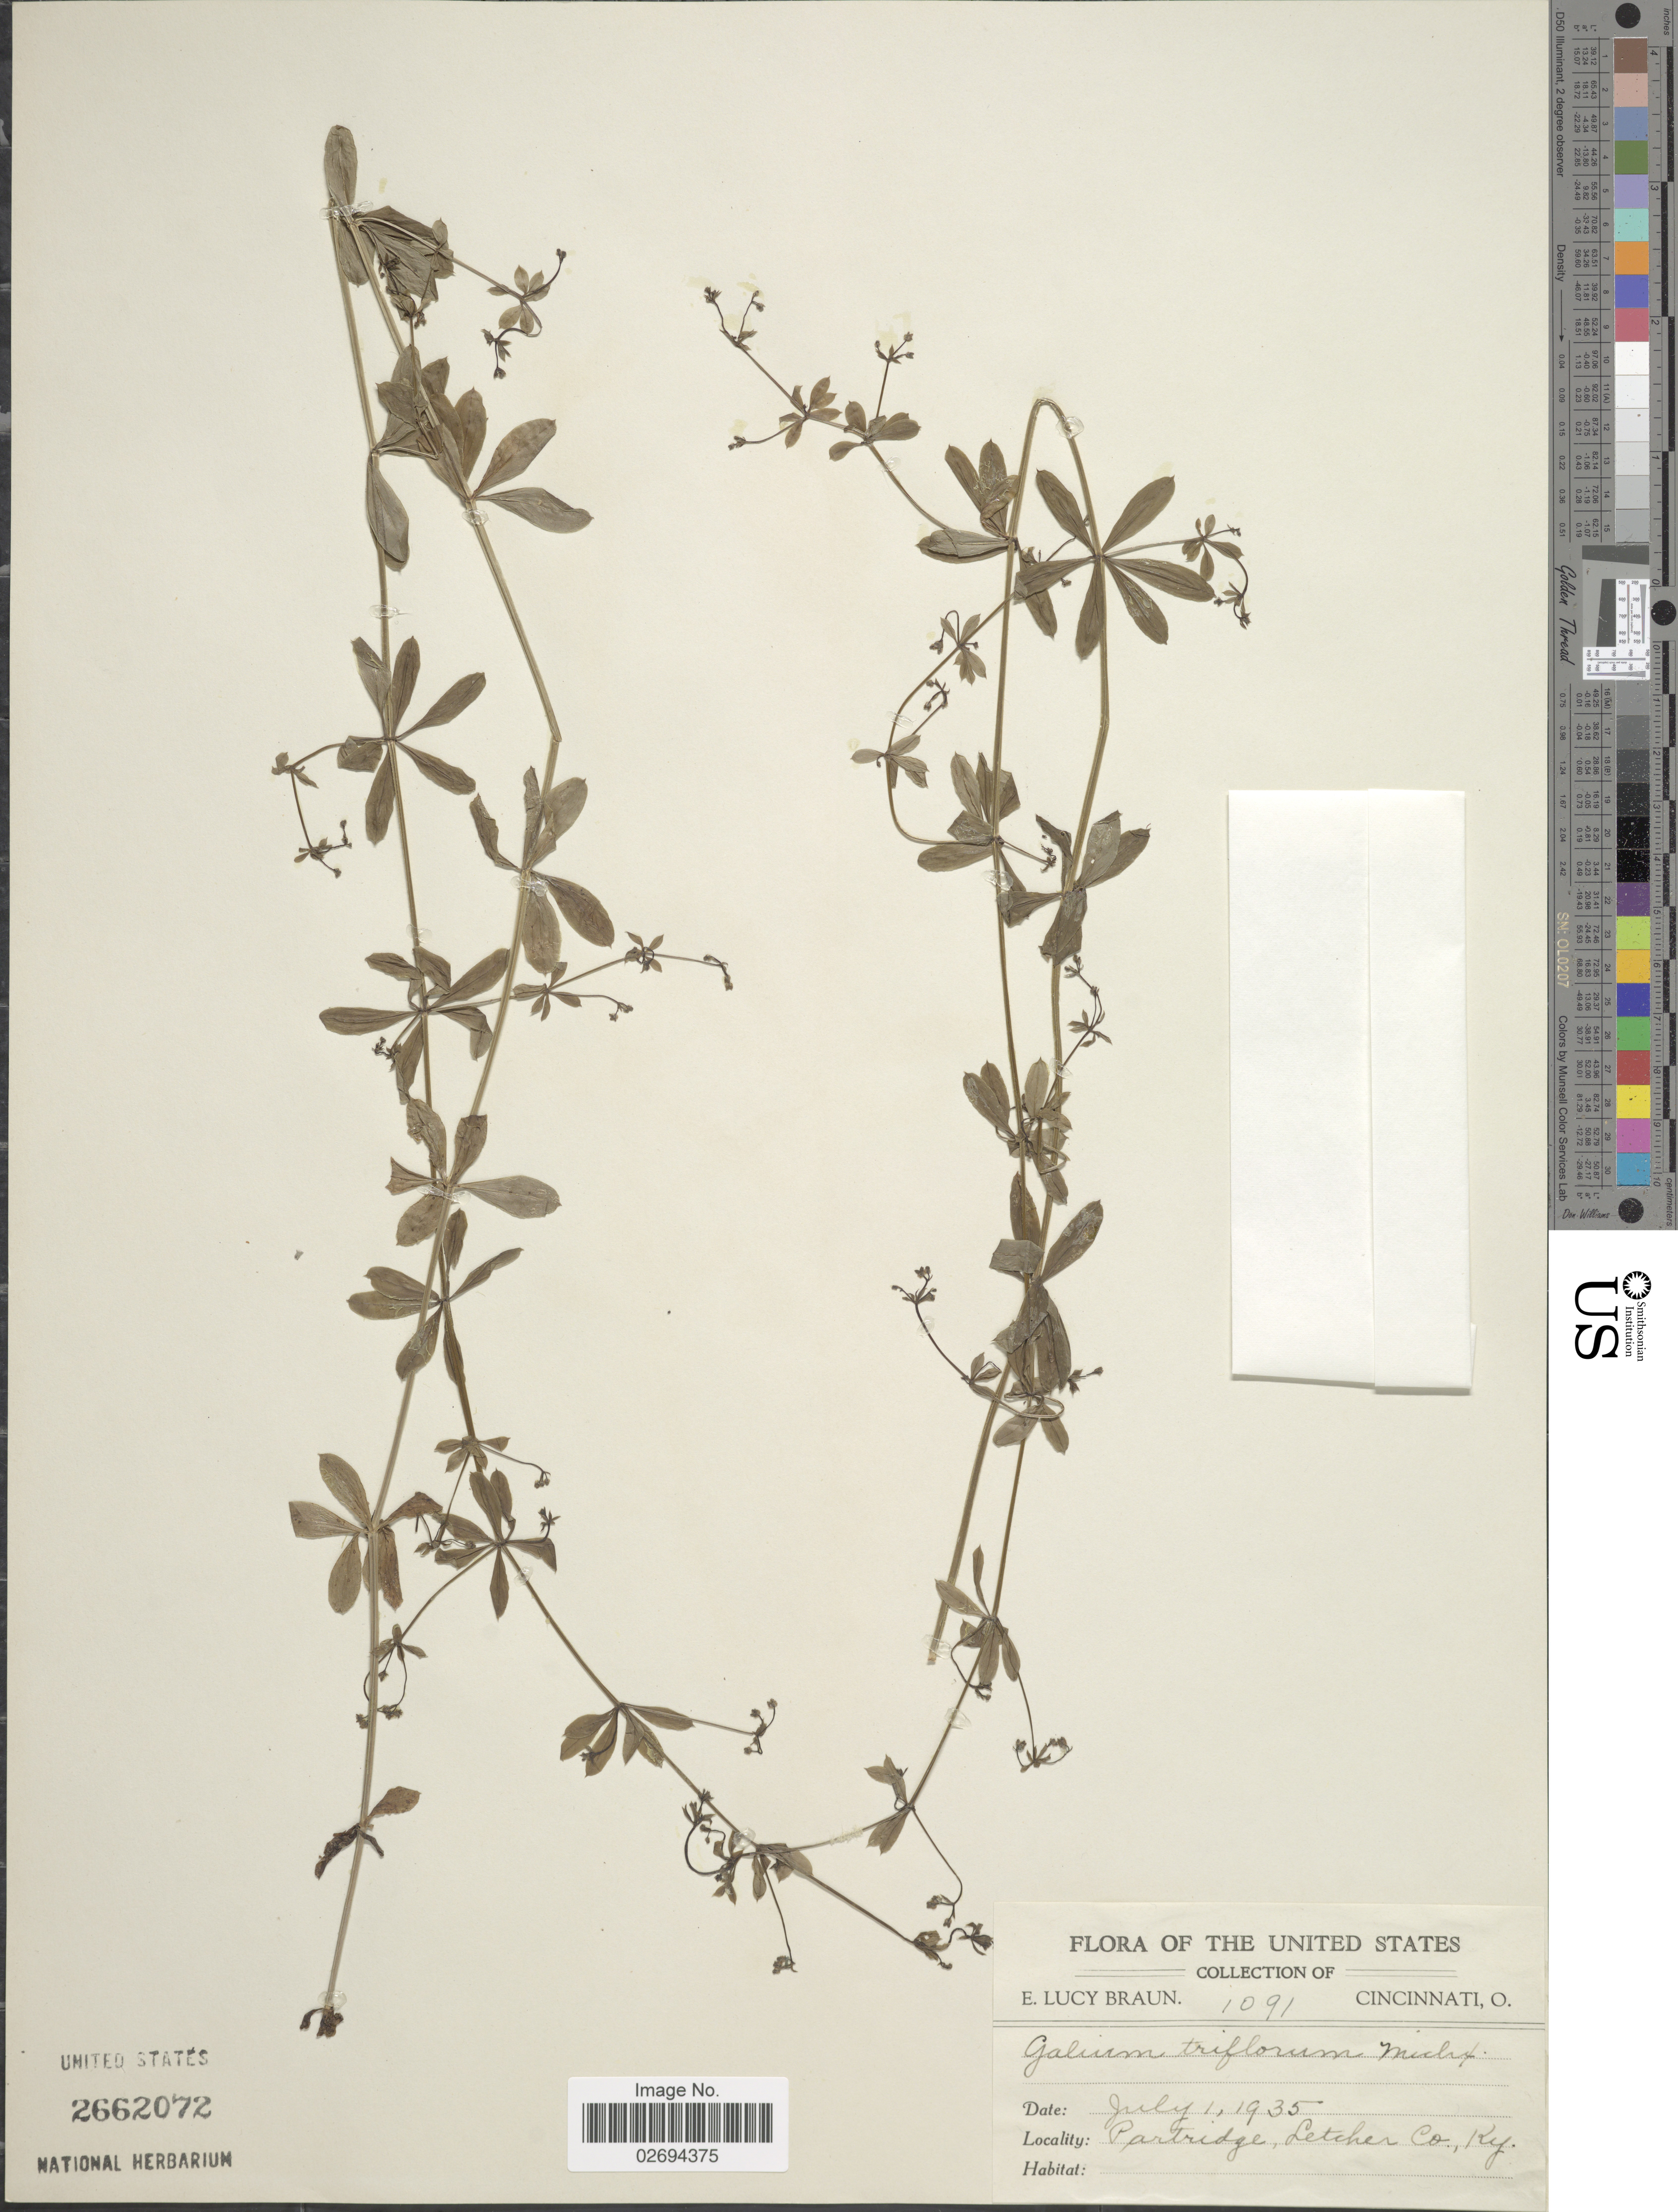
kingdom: Plantae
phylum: Tracheophyta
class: Magnoliopsida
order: Gentianales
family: Rubiaceae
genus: Galium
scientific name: Galium triflorum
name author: Michx.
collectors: E. L. Braun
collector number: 1091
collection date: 1935-07-01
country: United States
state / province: Kentucky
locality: Partridge, Letcher Co.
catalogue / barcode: US 2662072